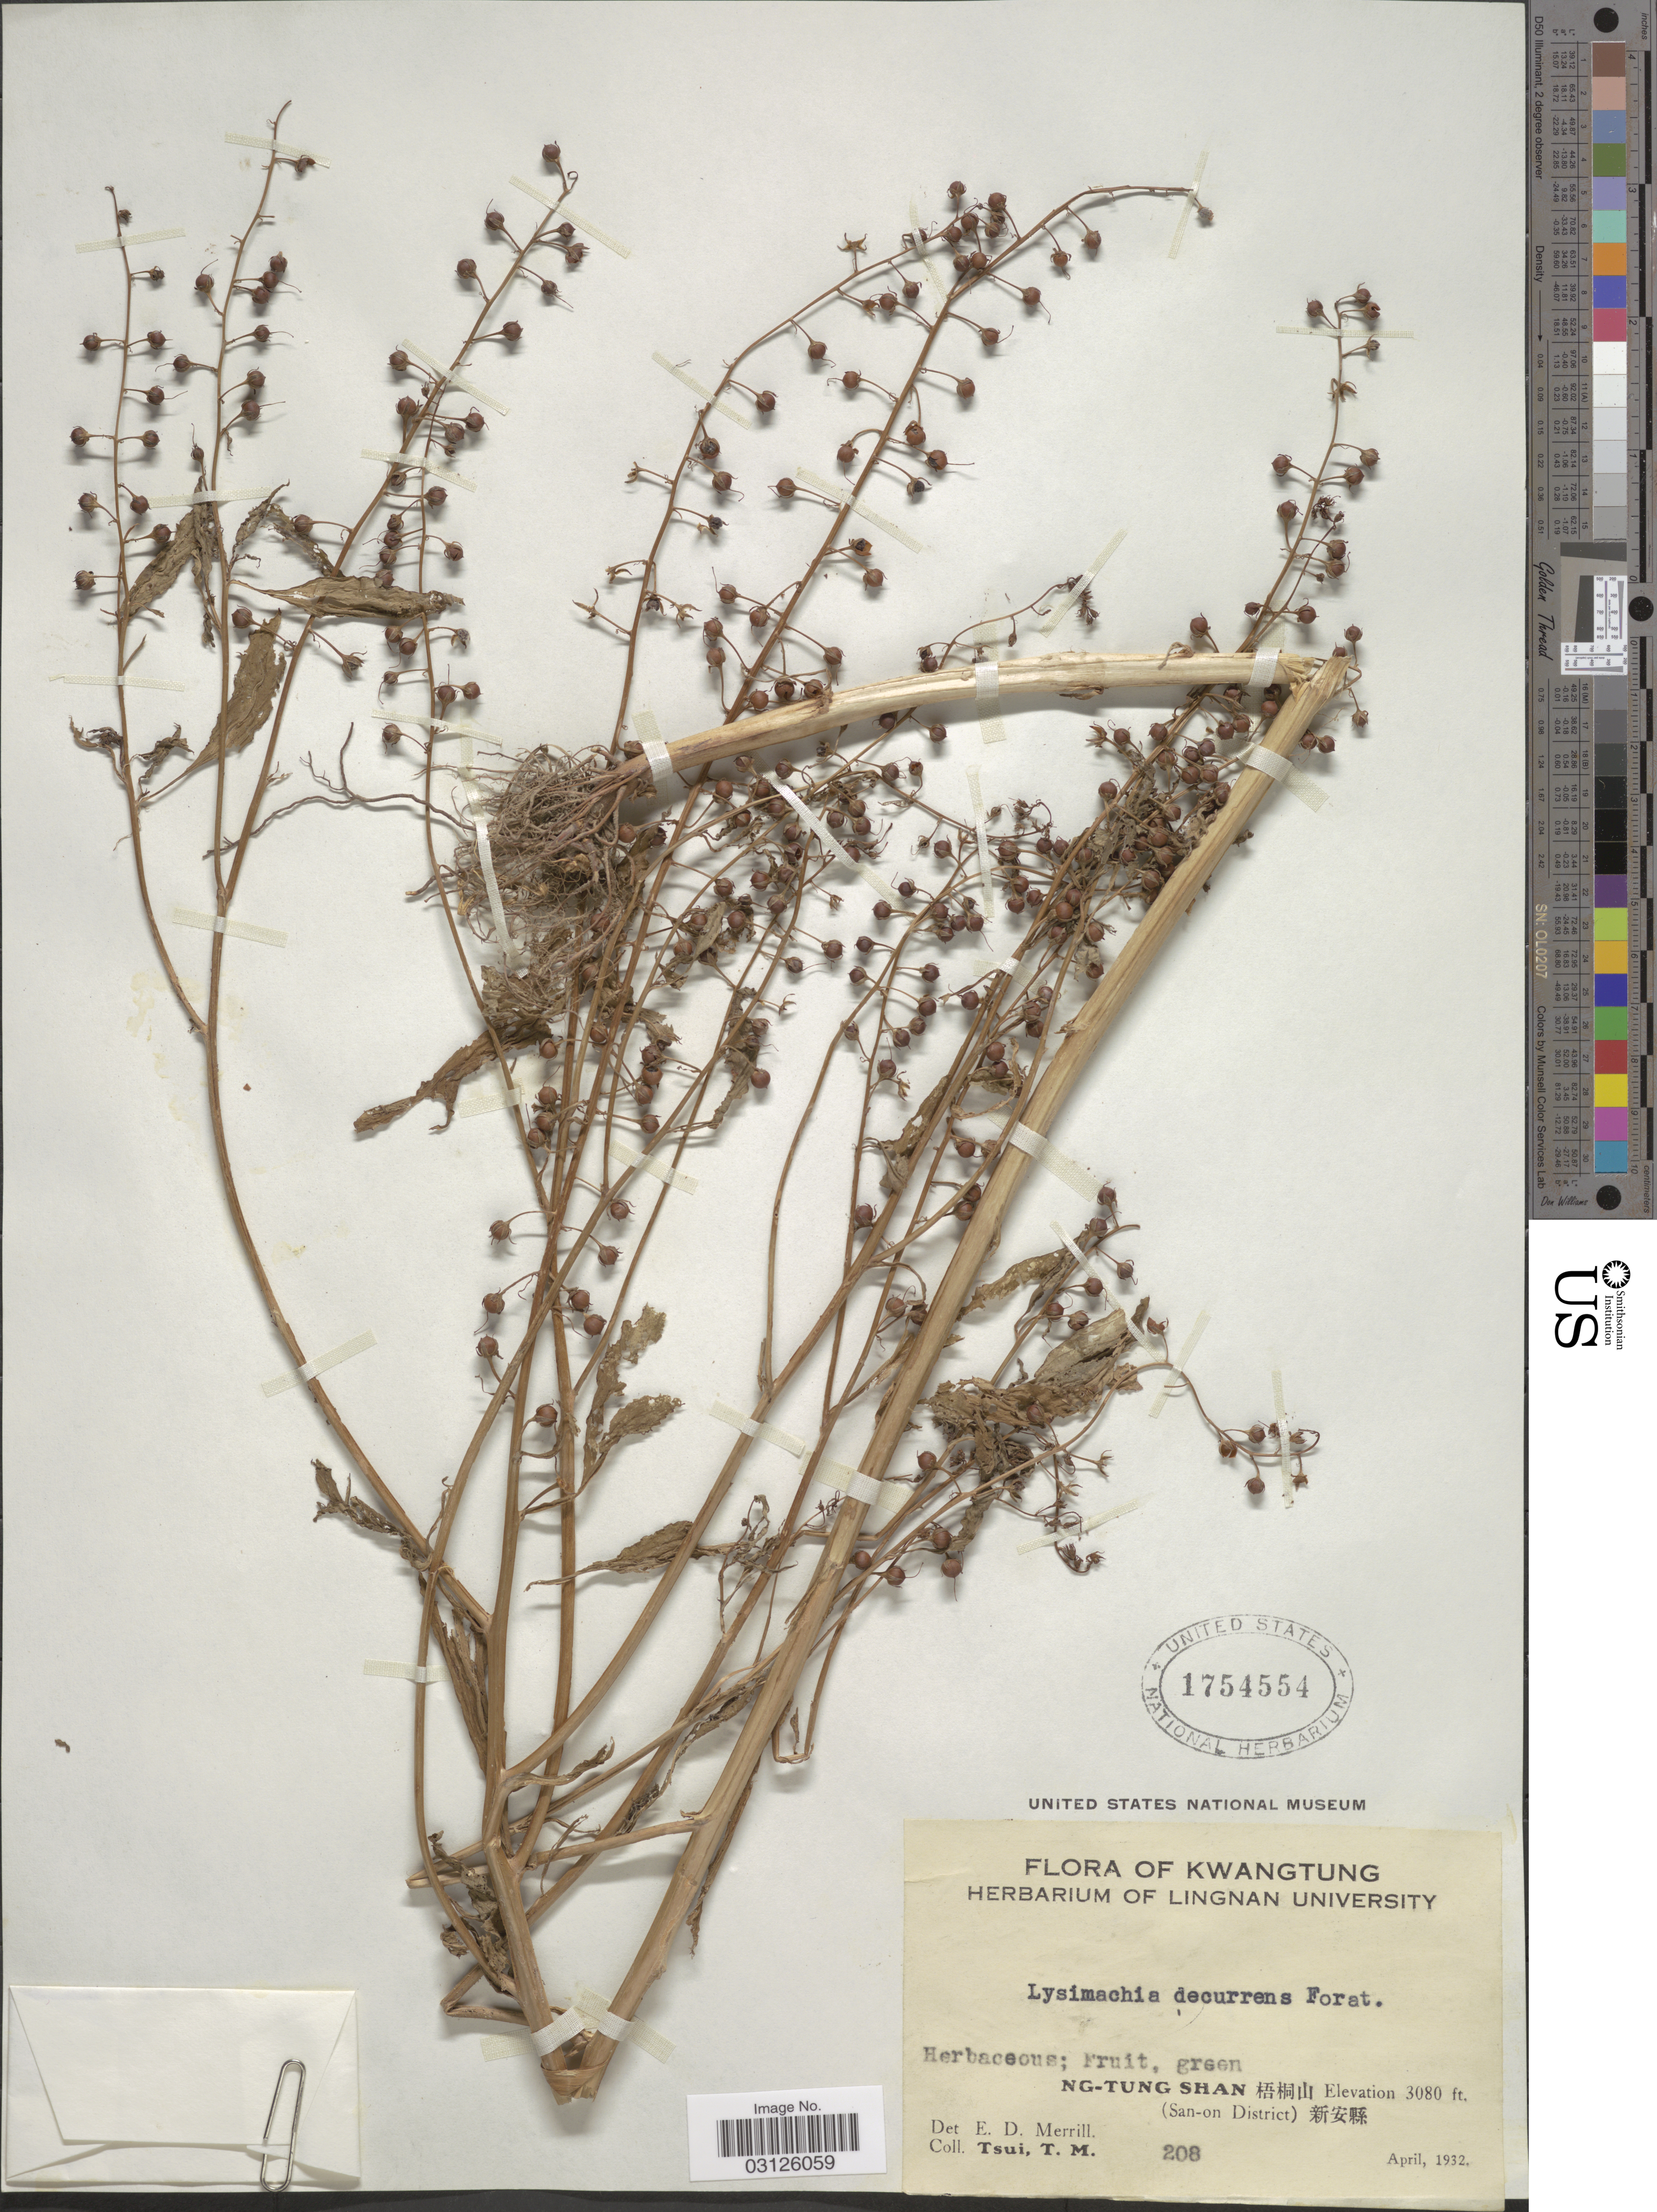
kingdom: Plantae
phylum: Tracheophyta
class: Magnoliopsida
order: Ericales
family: Primulaceae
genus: Lysimachia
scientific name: Lysimachia acroadenia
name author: Maxim.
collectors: T. Tsui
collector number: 208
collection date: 1932-04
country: China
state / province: Guangdong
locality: Kwangtung. Ng-Tung Shan X. (San-on District) X.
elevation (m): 939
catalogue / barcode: US 1754554